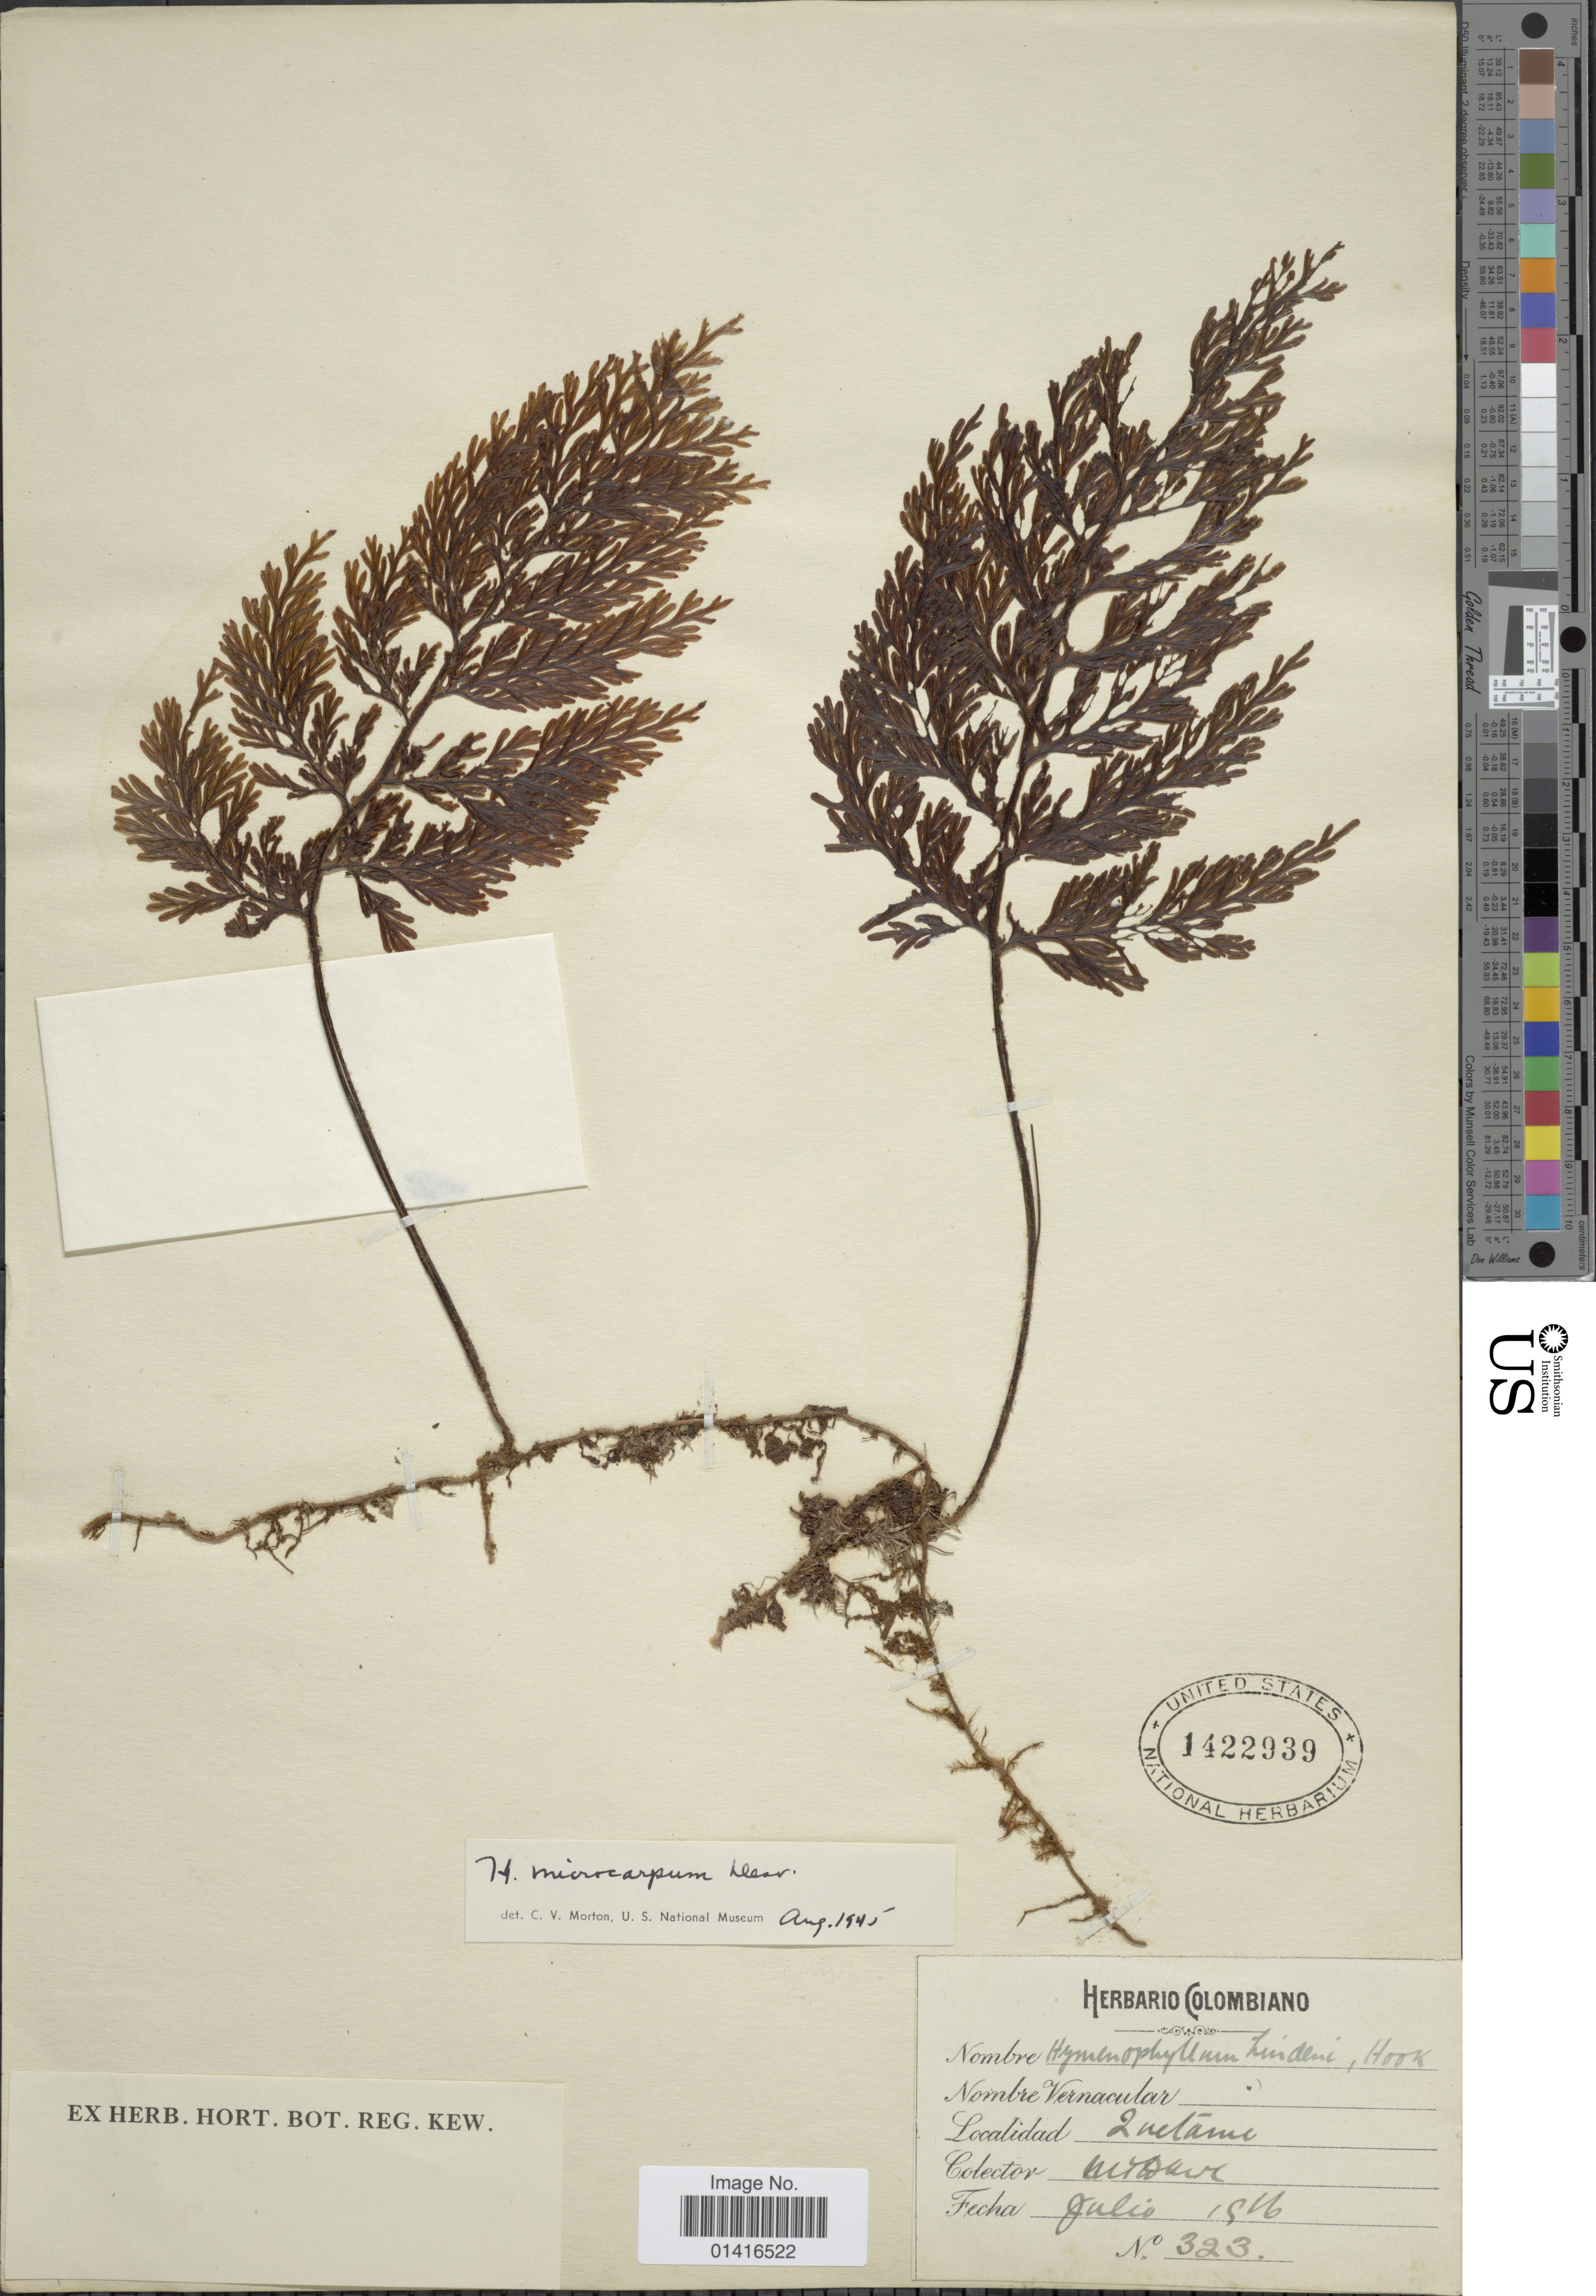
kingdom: Plantae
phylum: Tracheophyta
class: Polypodiopsida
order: Hymenophyllales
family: Hymenophyllaceae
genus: Hymenophyllum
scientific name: Hymenophyllum microcarpum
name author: (Desv.) Lellinger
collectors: Nirdahl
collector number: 323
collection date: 1916-07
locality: Zueláme. [interpreted]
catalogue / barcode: US 1422939